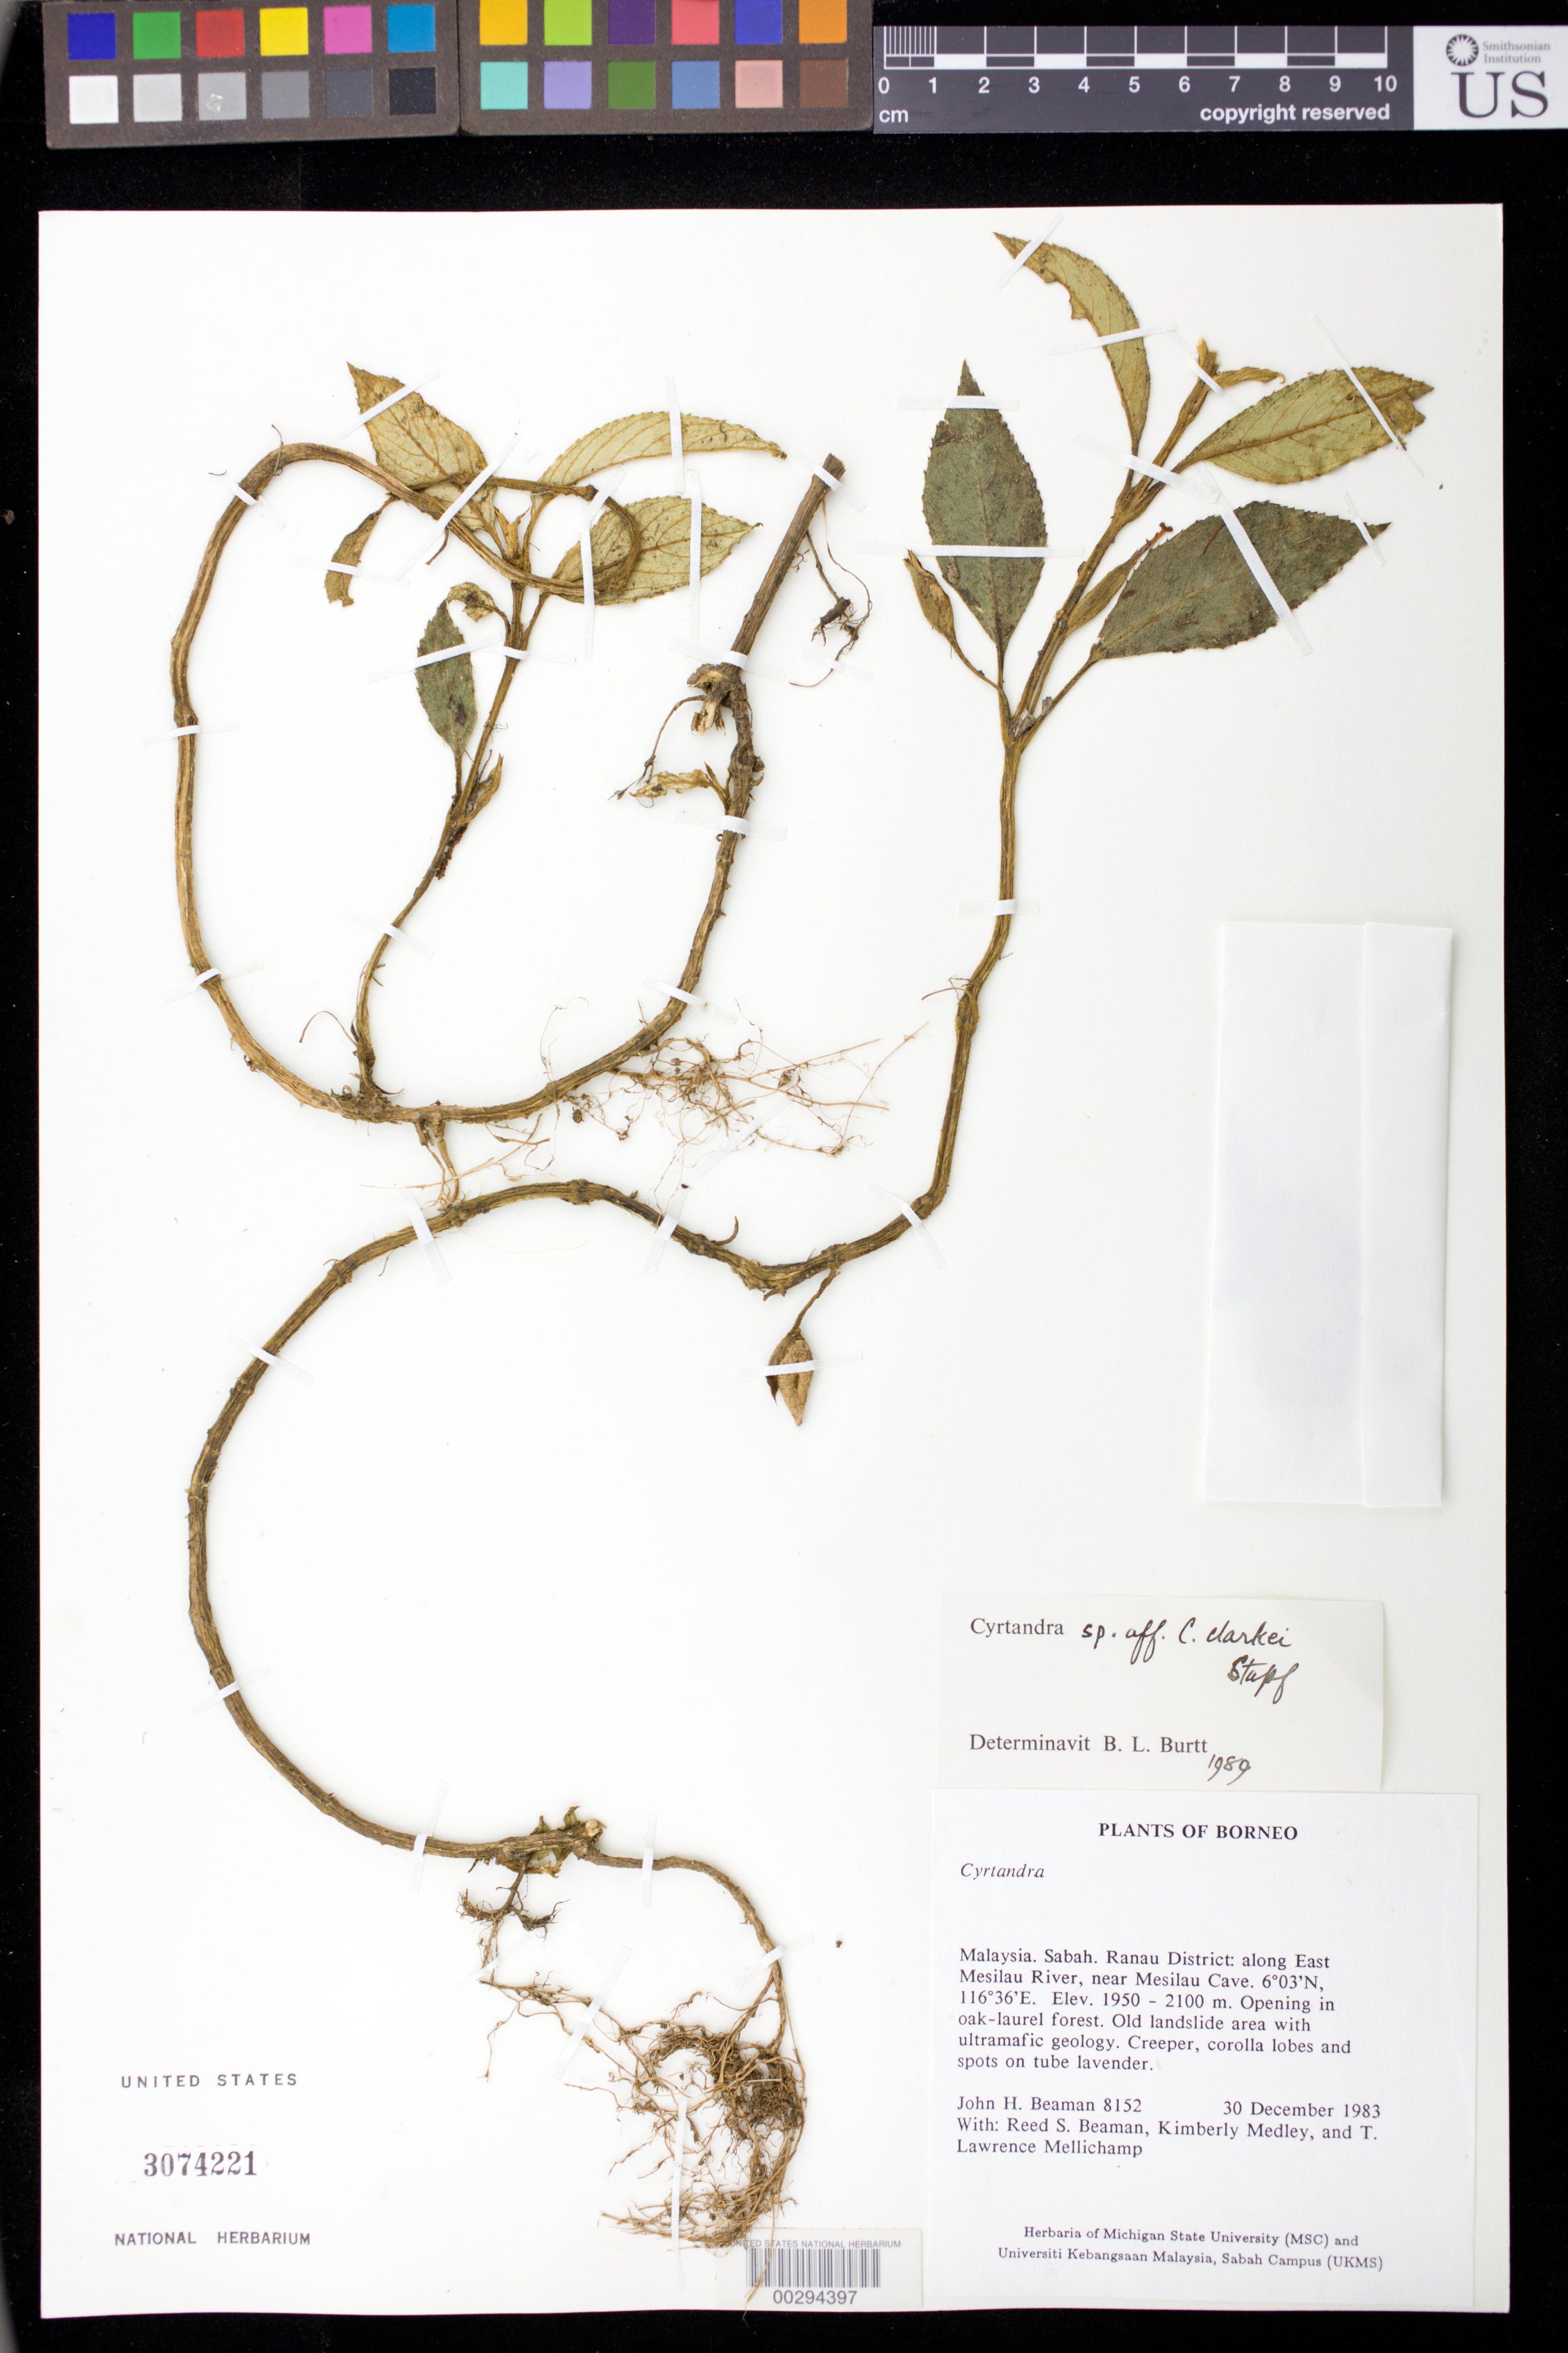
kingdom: Plantae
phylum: Tracheophyta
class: Magnoliopsida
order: Lamiales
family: Gesneriaceae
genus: Cyrtandra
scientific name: Cyrtandra clarkei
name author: Vatke ex Skottsb.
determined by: Burtt, B. L.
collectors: J. H. Beaman, R. S. Beaman, K. Medley & T. L. Mellichamp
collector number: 8152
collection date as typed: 30 Dec 1983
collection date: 1983-12-30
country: Malaysia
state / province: Sabah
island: Borneo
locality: Ranau dist, along east mesilau river, near mesilau cave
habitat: Opening in oak-laurel forest, old landslide area with ultramafic geology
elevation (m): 1950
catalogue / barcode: US 3074221